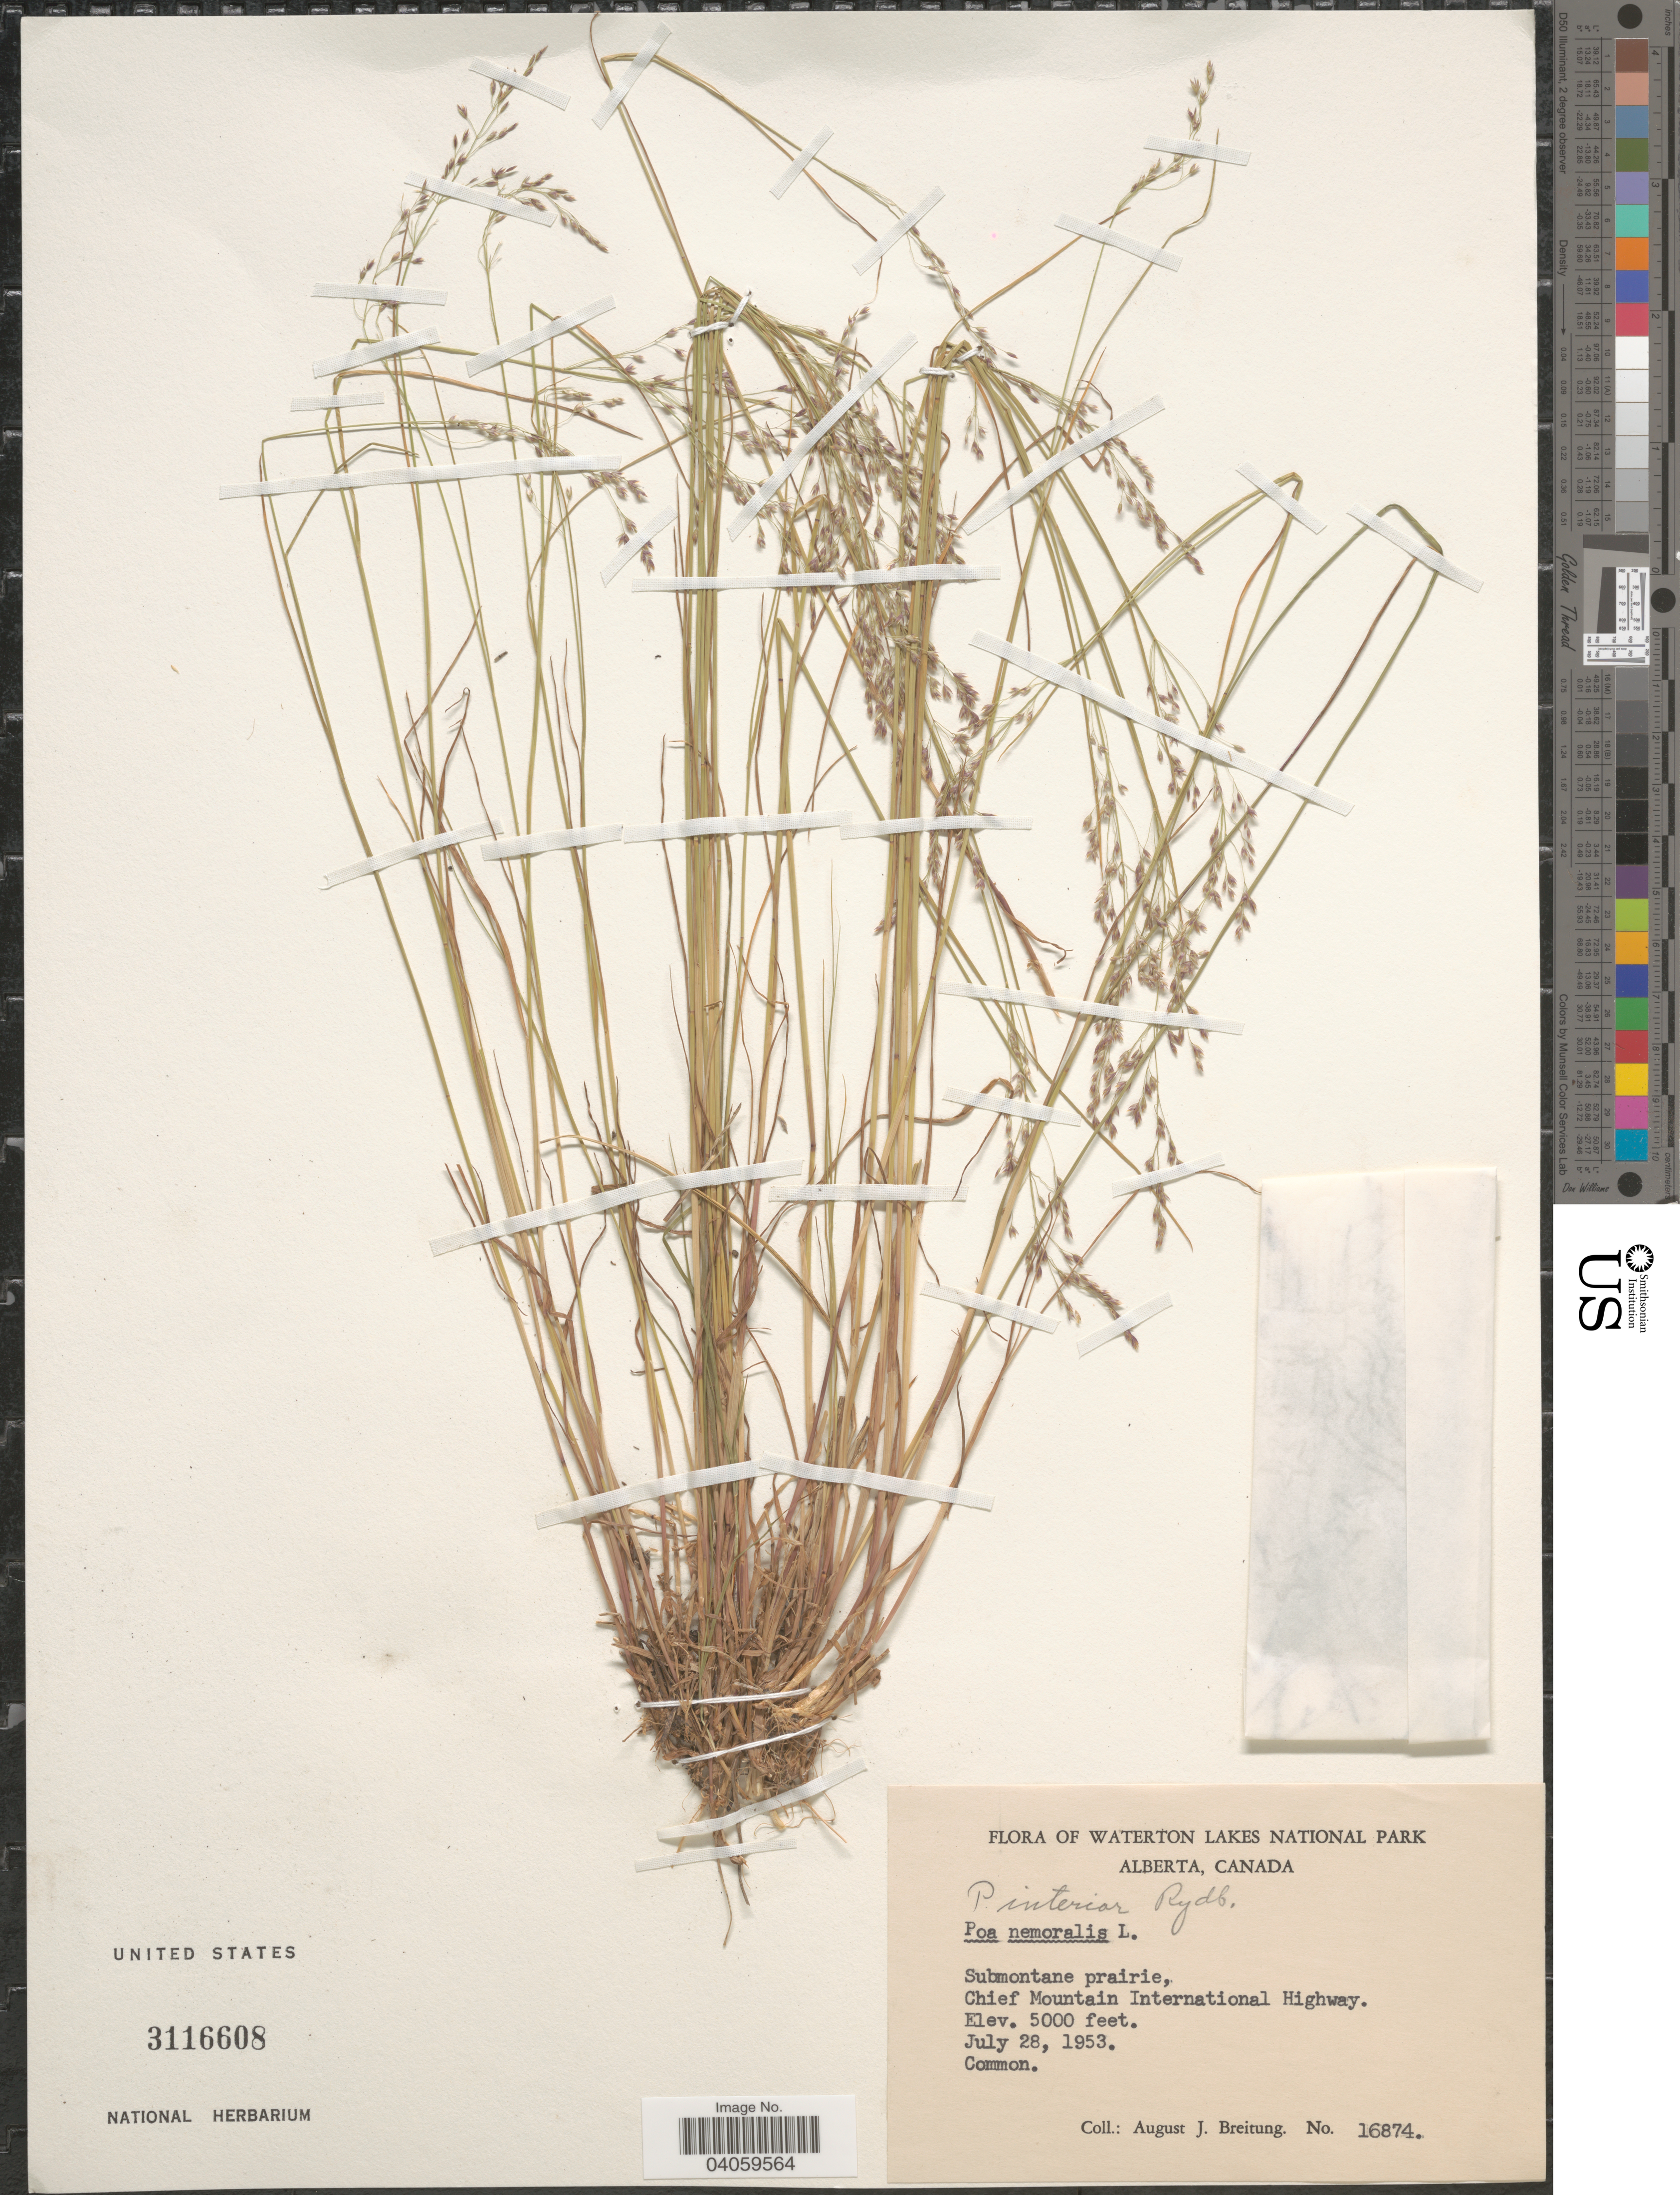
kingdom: Plantae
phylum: Tracheophyta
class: Liliopsida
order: Poales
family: Poaceae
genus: Poa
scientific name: Poa interior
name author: Rydb.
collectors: A. Breitung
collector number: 16874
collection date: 1953-07-28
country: Canada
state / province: Alberta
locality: Waterton Lakes National Park. Submontane prairie, Chief Mountain International Highway.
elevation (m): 1524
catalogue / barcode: US 3116608